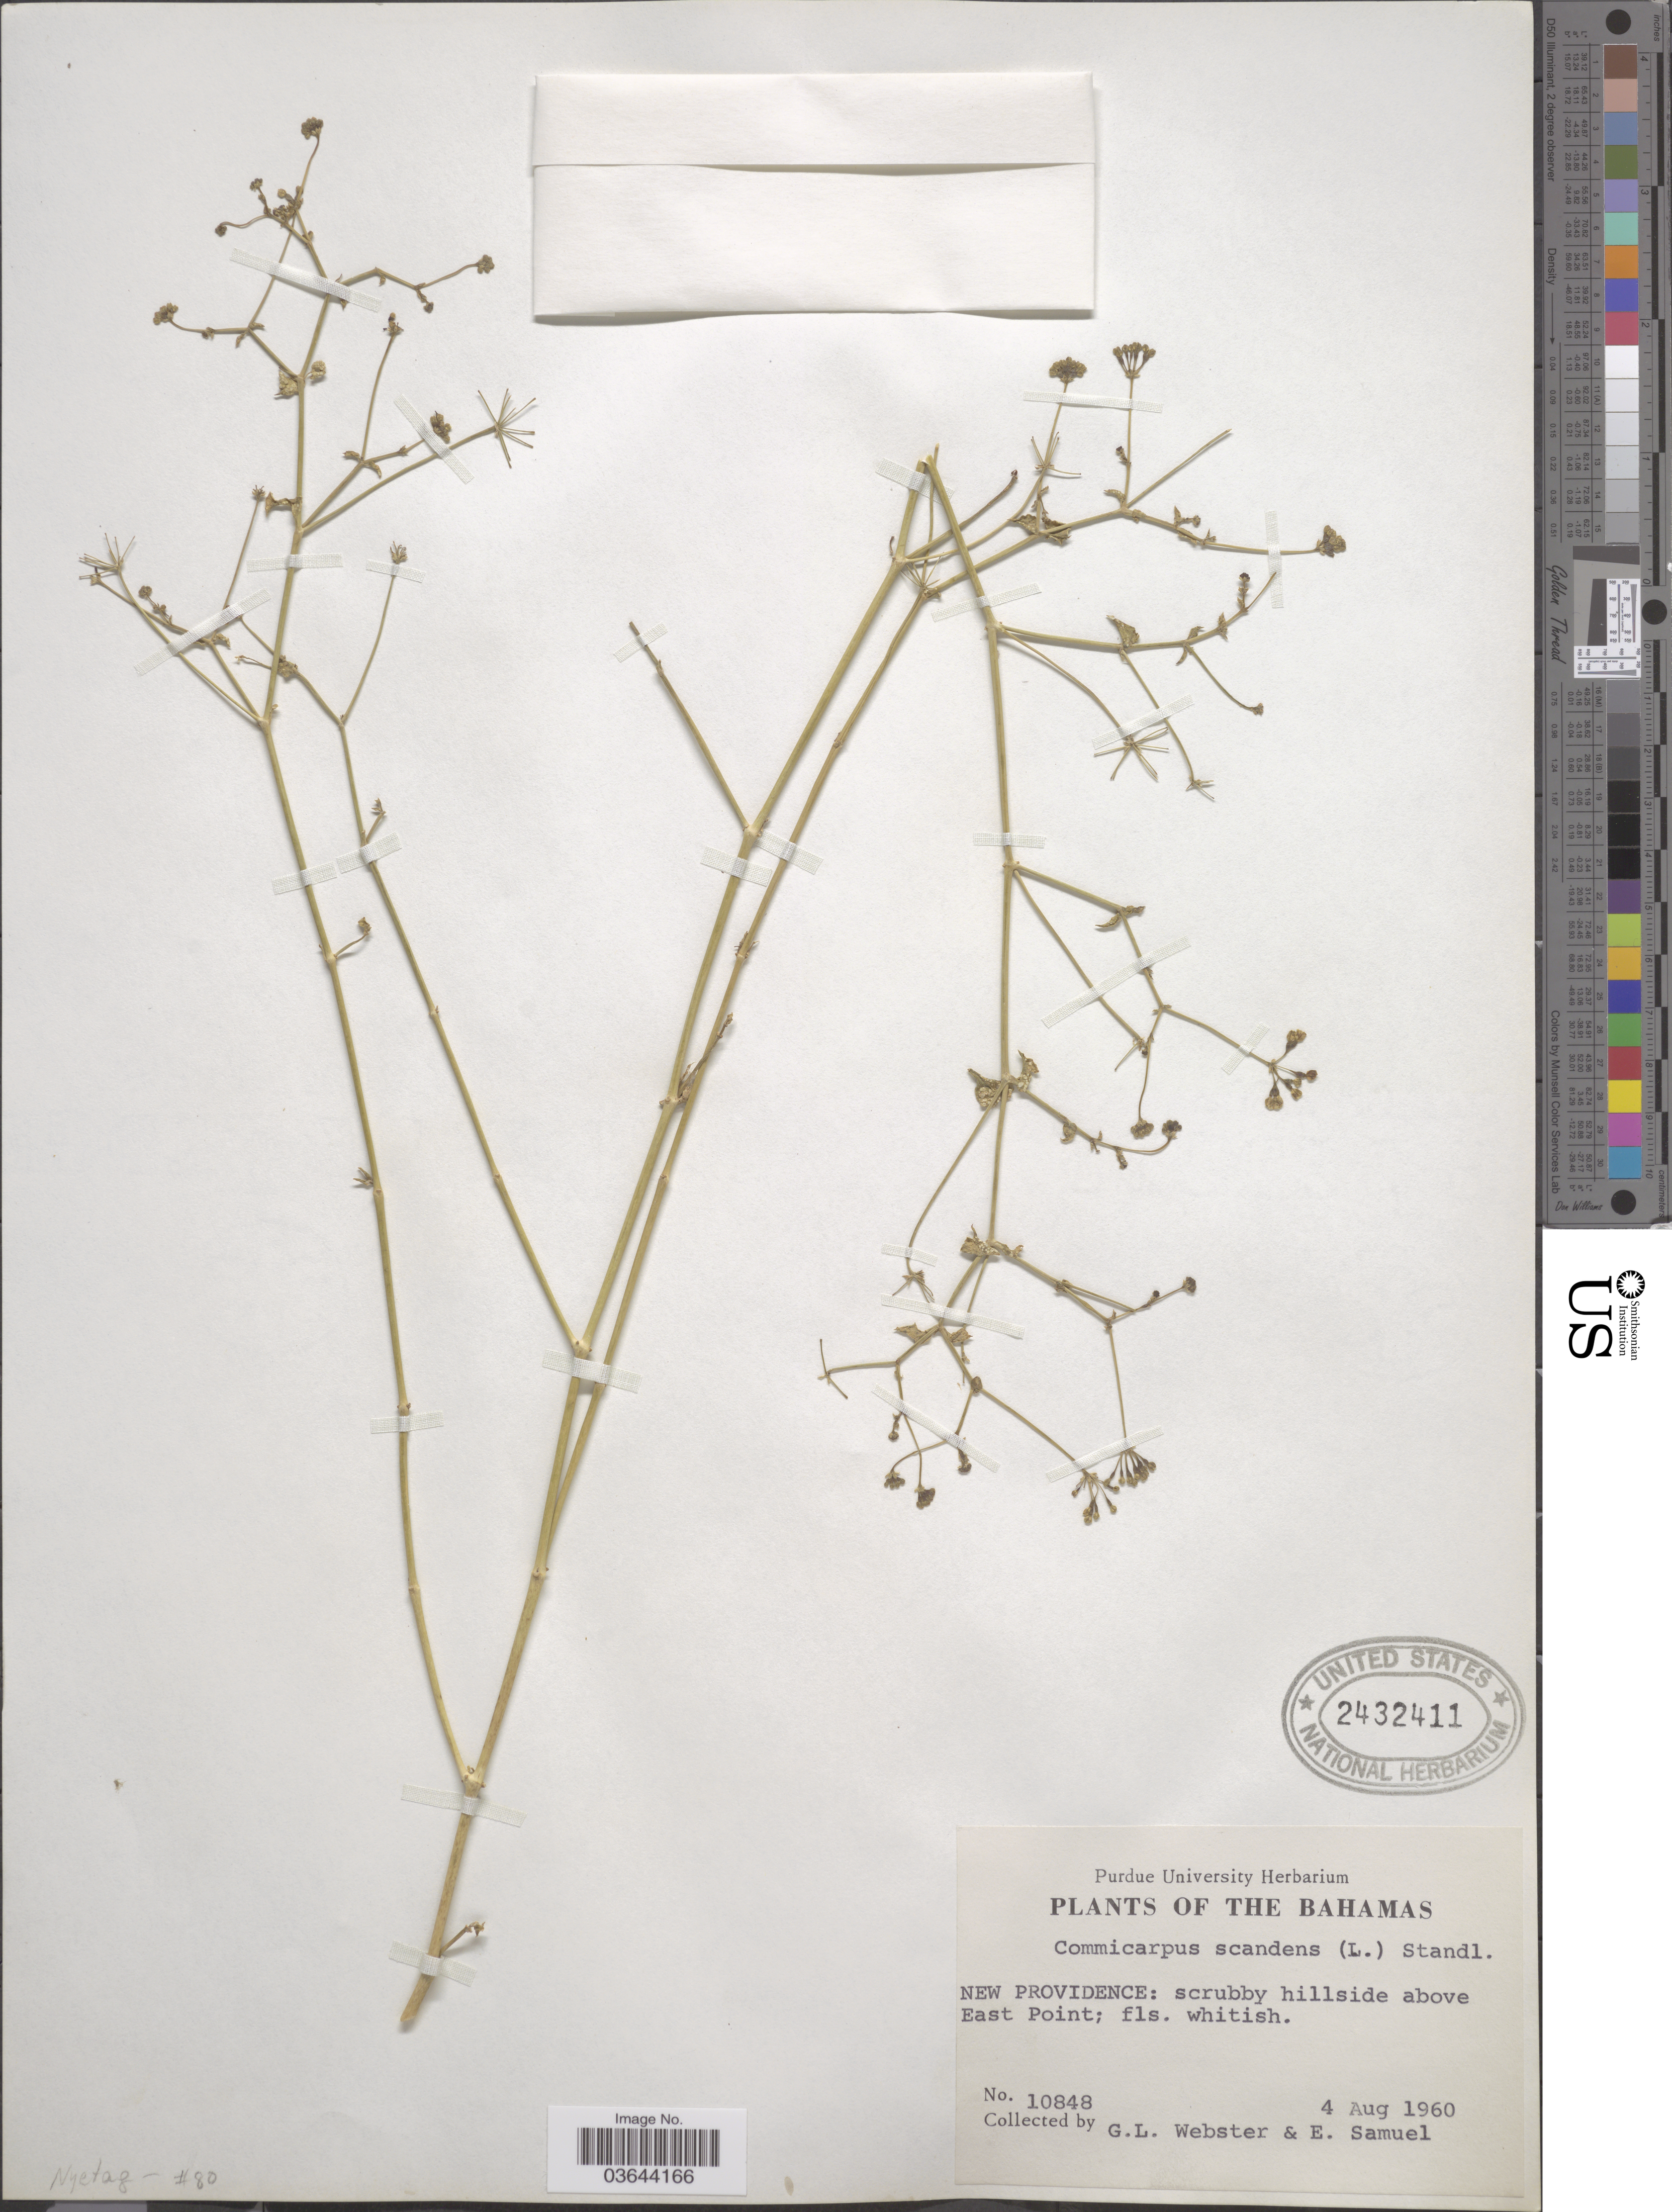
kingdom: Plantae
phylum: Tracheophyta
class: Magnoliopsida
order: Caryophyllales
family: Nyctaginaceae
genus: Commicarpus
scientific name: Commicarpus scandens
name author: (L.) Standl.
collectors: G. L. Webster & E. Samuel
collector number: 10848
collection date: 1960-08-04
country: Bahamas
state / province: New Providence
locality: Above East Point.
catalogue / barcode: US 2432411